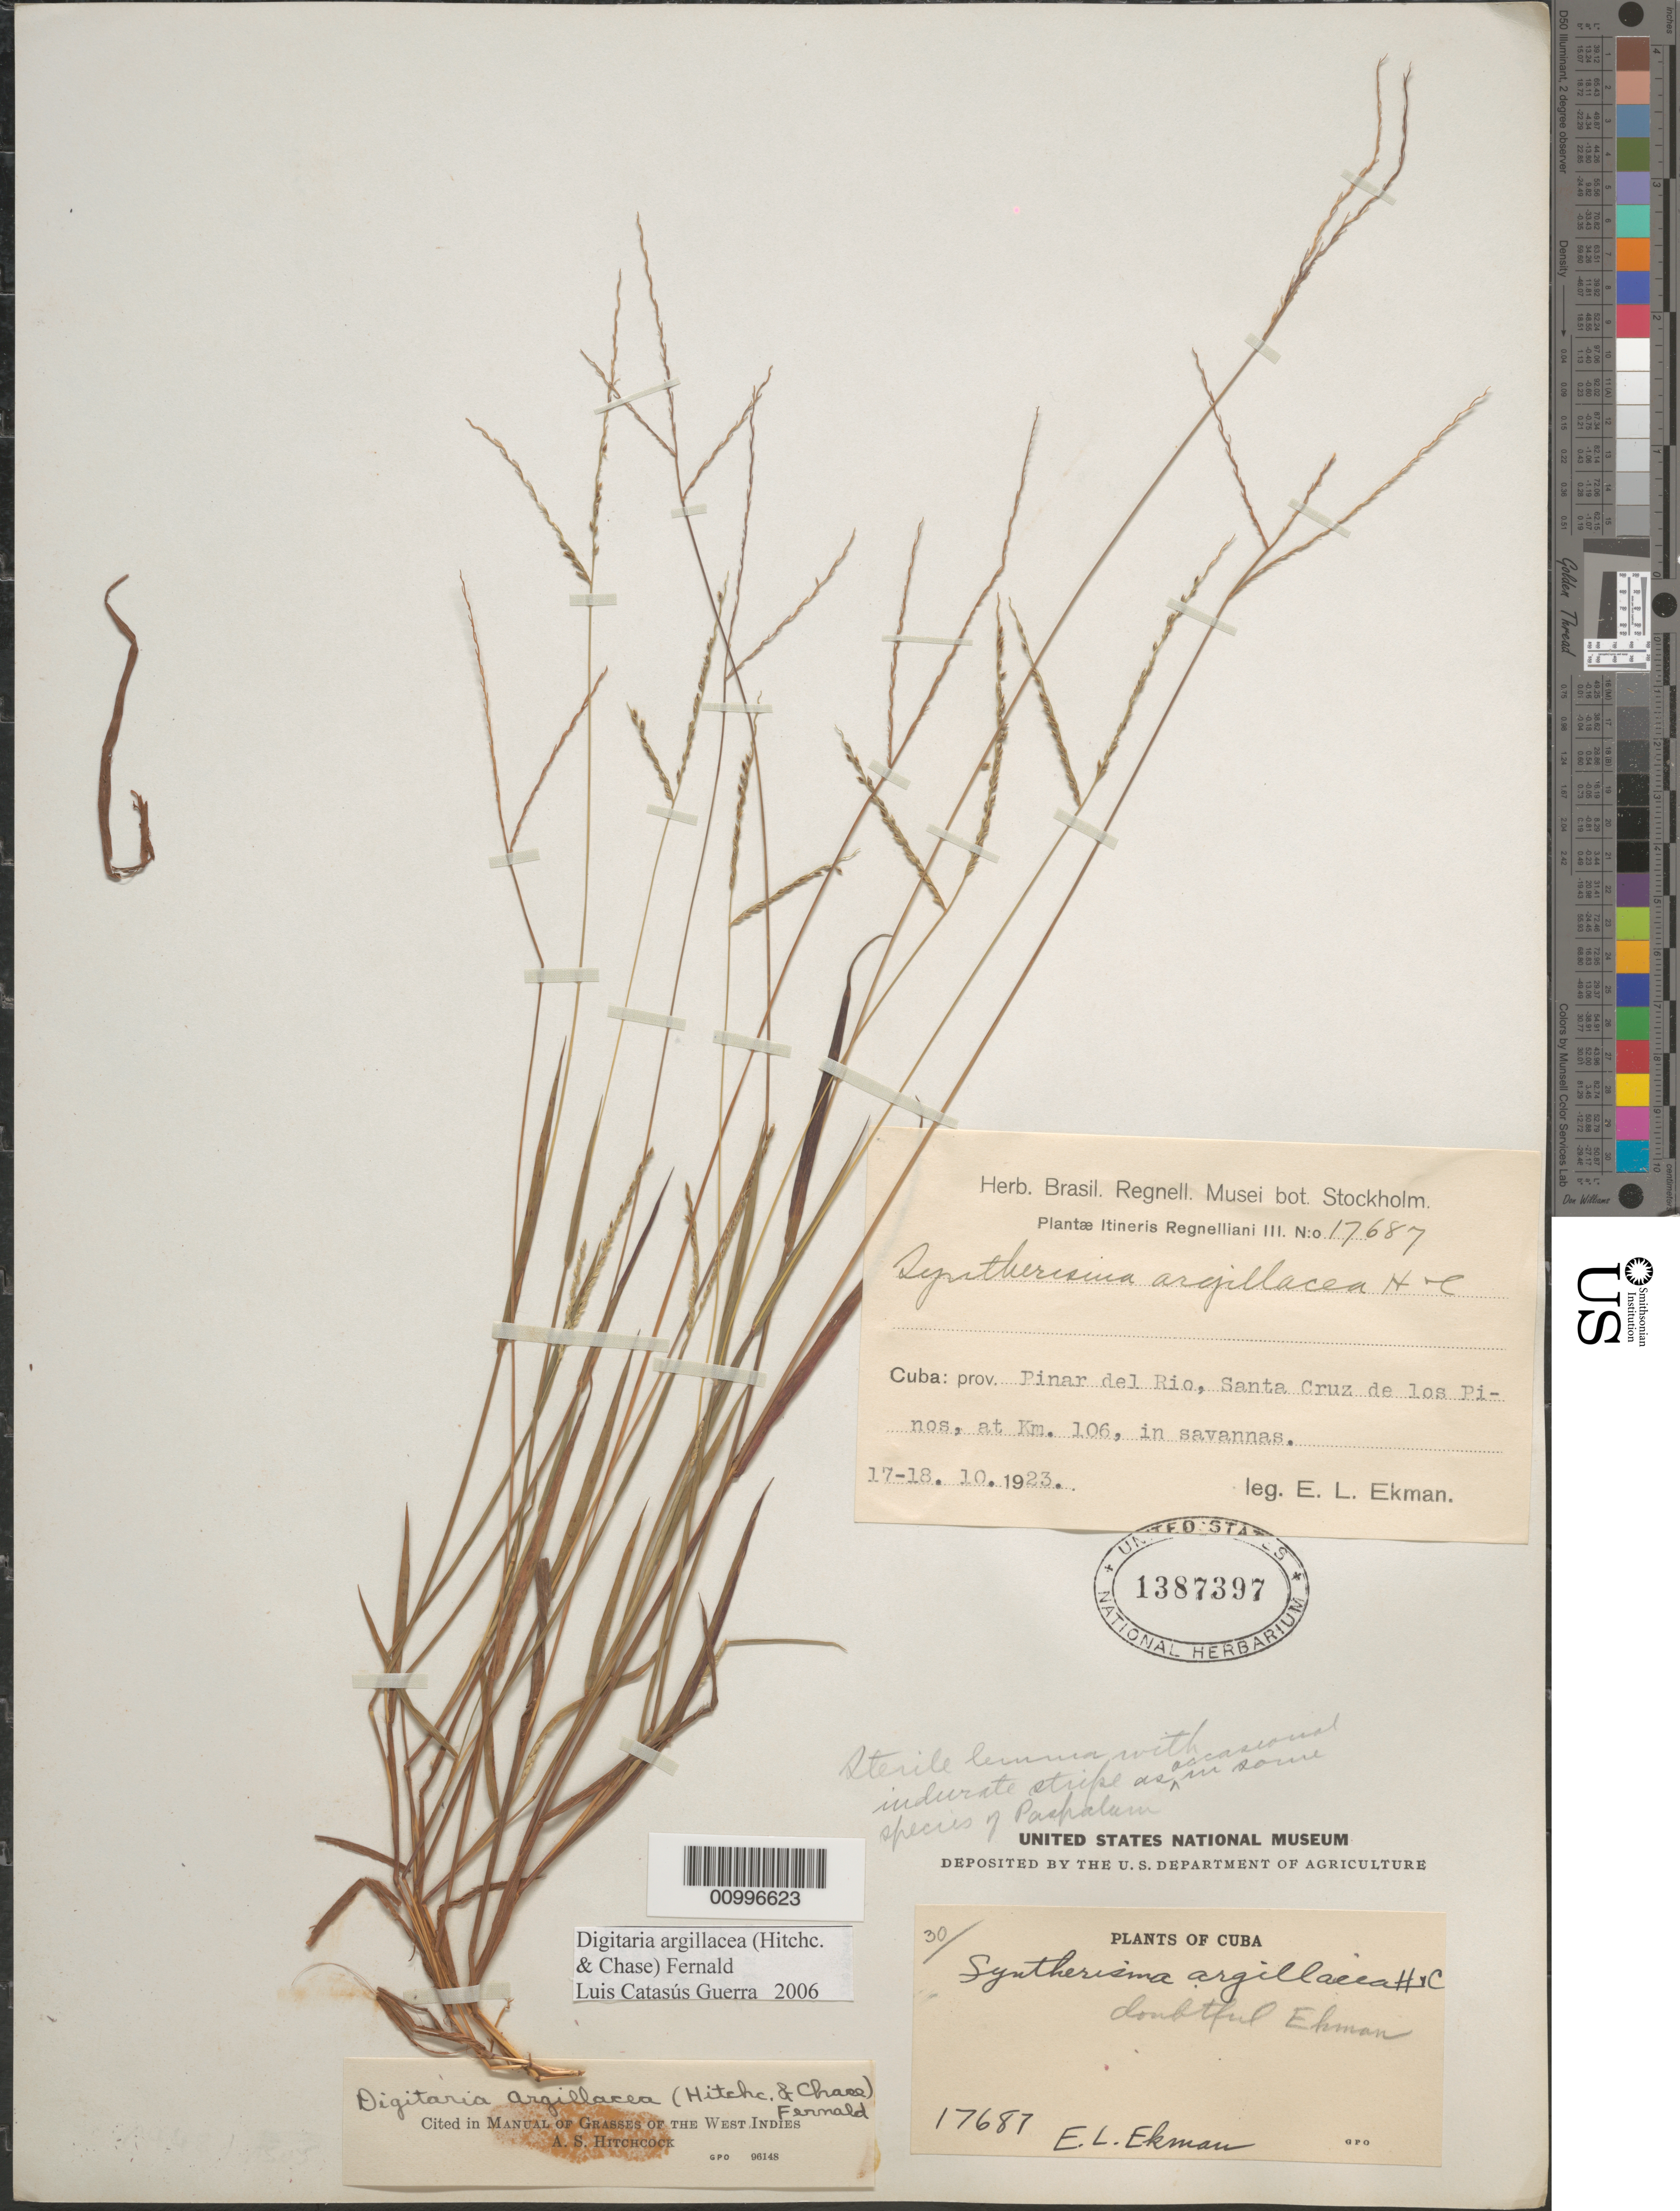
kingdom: Plantae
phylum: Tracheophyta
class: Liliopsida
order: Poales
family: Poaceae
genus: Digitaria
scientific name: Digitaria argillacea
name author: (Hitchc. & Chase) Fernald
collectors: E. L. Ekman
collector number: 17687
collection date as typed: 17 Oct 1923 or 18 Oct 1923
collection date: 1923-10-17 or 1923-10-18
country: Cuba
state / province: Pinar del Rio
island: Cuba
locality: Santa Cruz de los Pinos, at km 106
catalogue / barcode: US 1387397